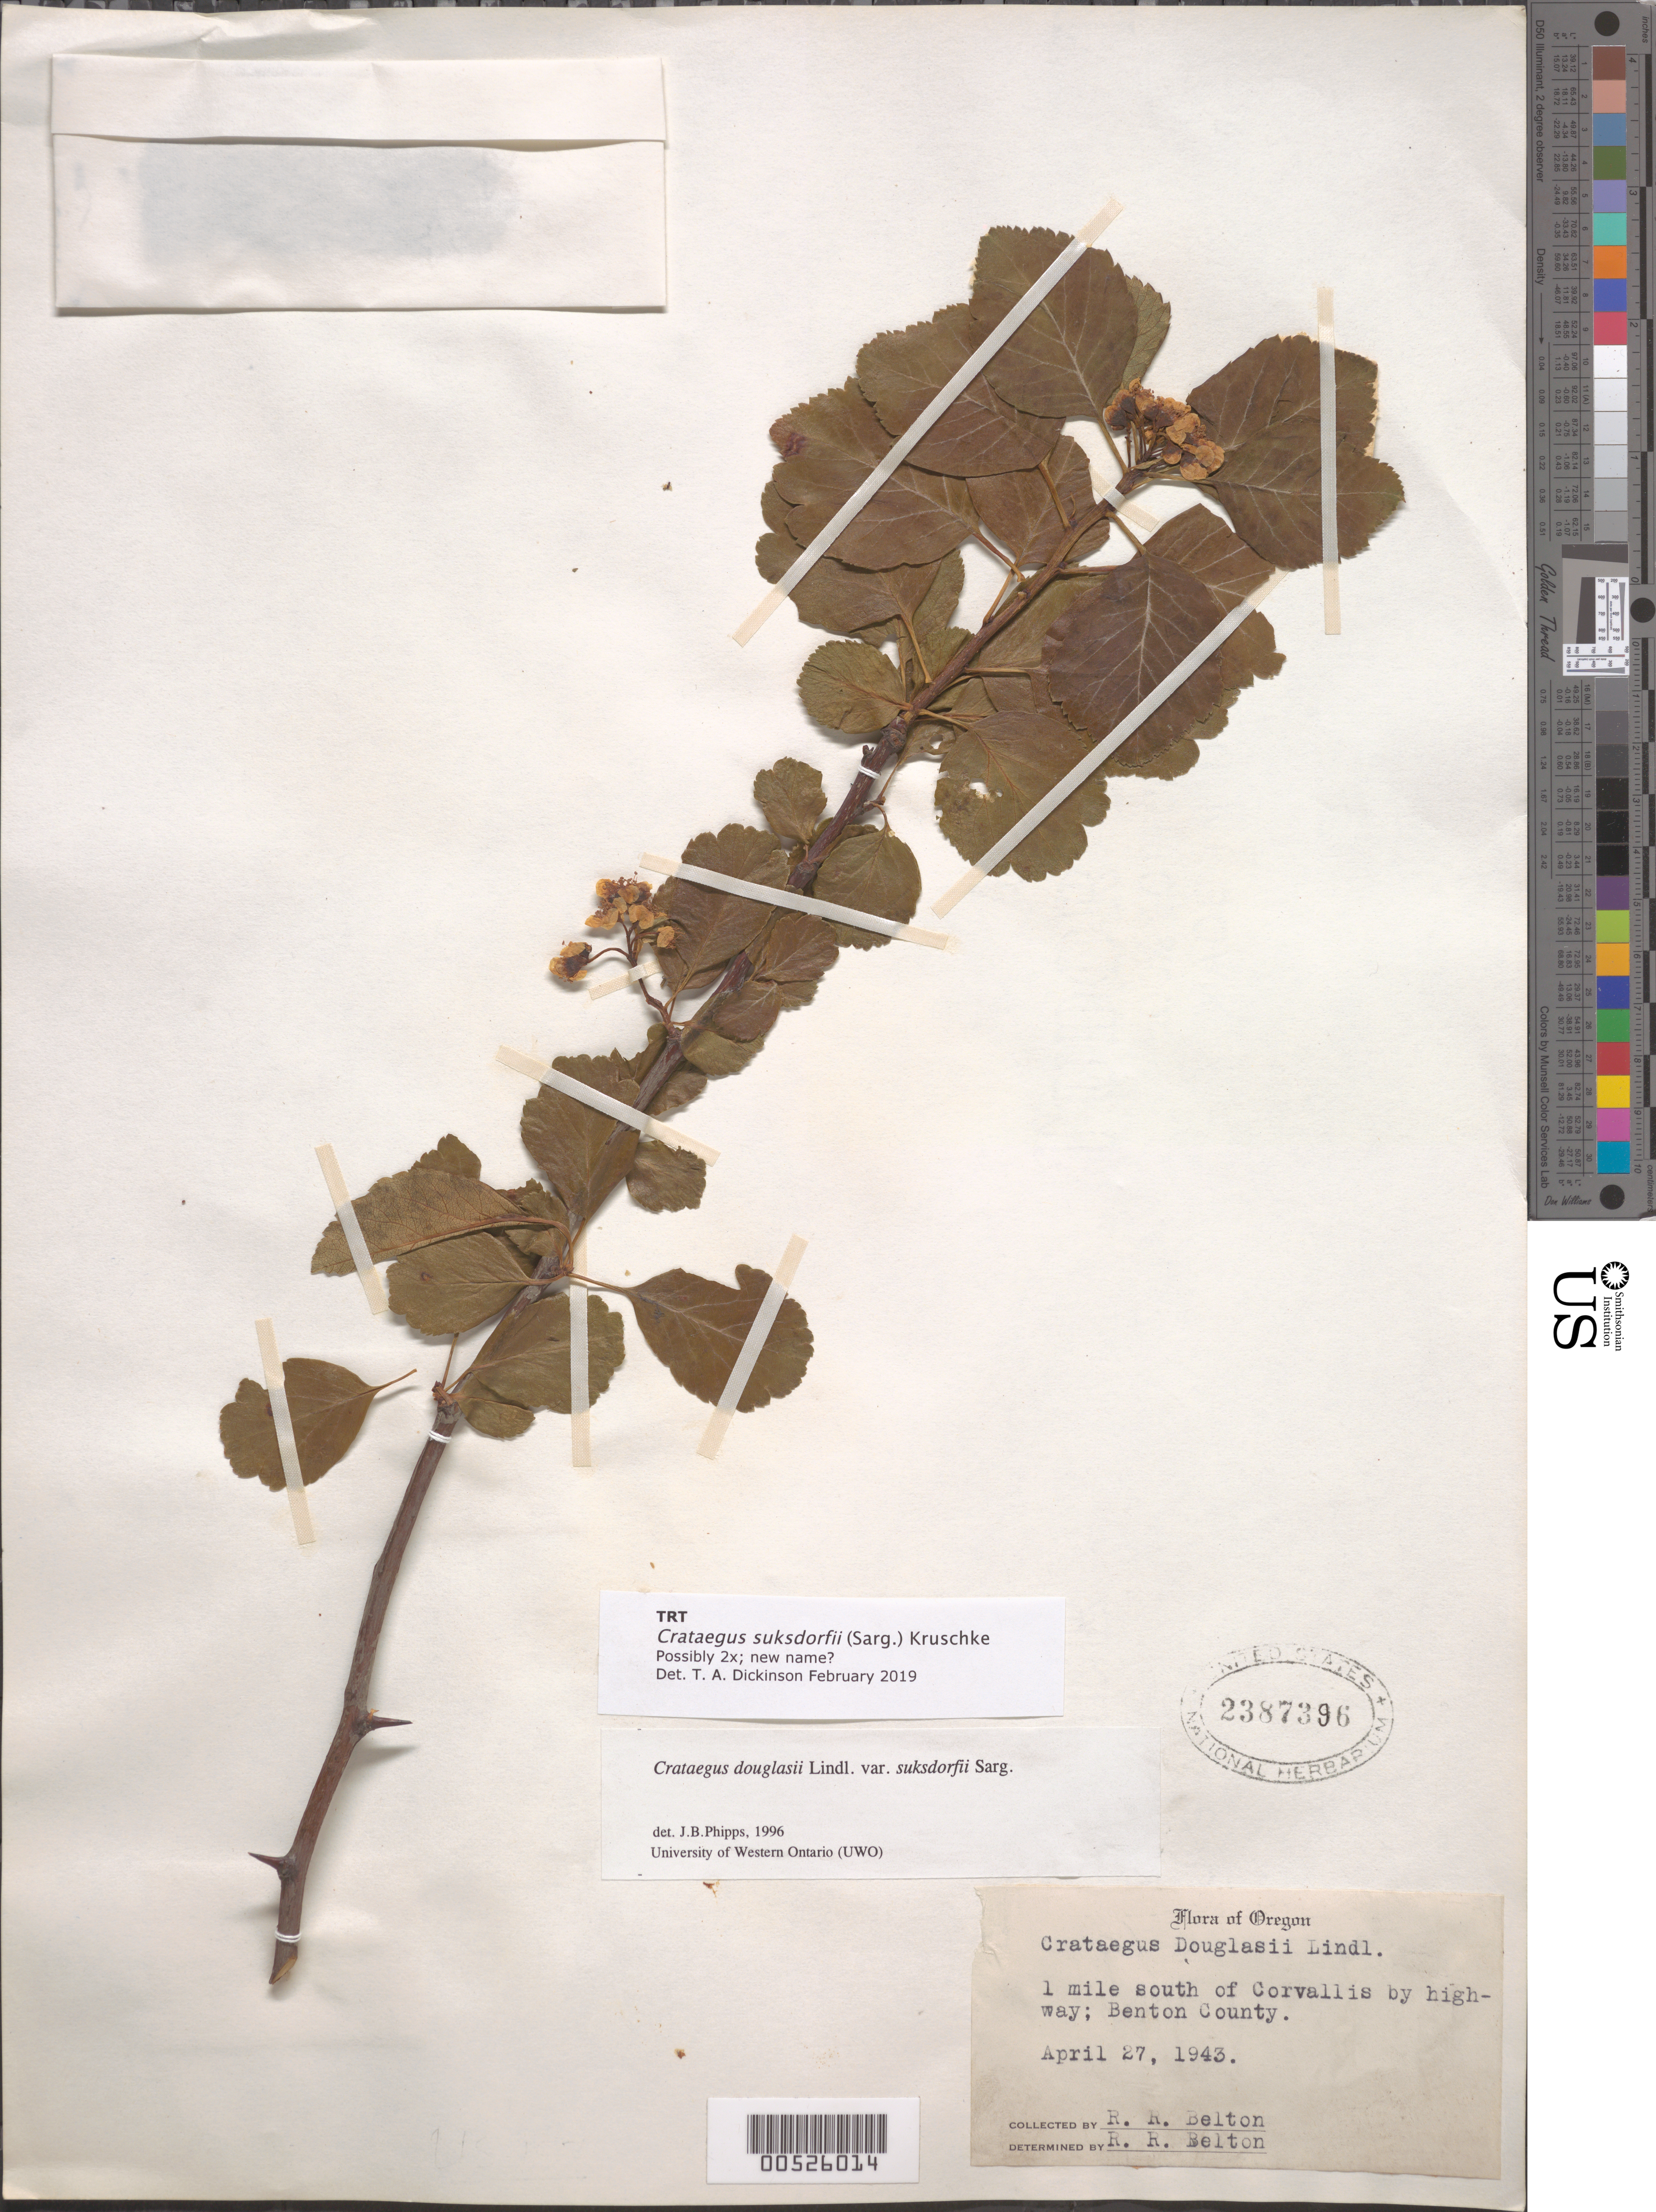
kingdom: Plantae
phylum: Tracheophyta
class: Magnoliopsida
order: Rosales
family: Rosaceae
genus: Crataegus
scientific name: Crataegus suksdorfii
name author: (Sarg.) Kruschke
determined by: Dickinson, Timothy A., Assistant Curator (TRT), University of Toronto (CANADA)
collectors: R. Belton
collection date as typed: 27 Apr 1943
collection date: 1943-04-27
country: United States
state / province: Oregon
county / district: Benton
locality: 1 mi. S of Corvallis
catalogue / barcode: US 2387396